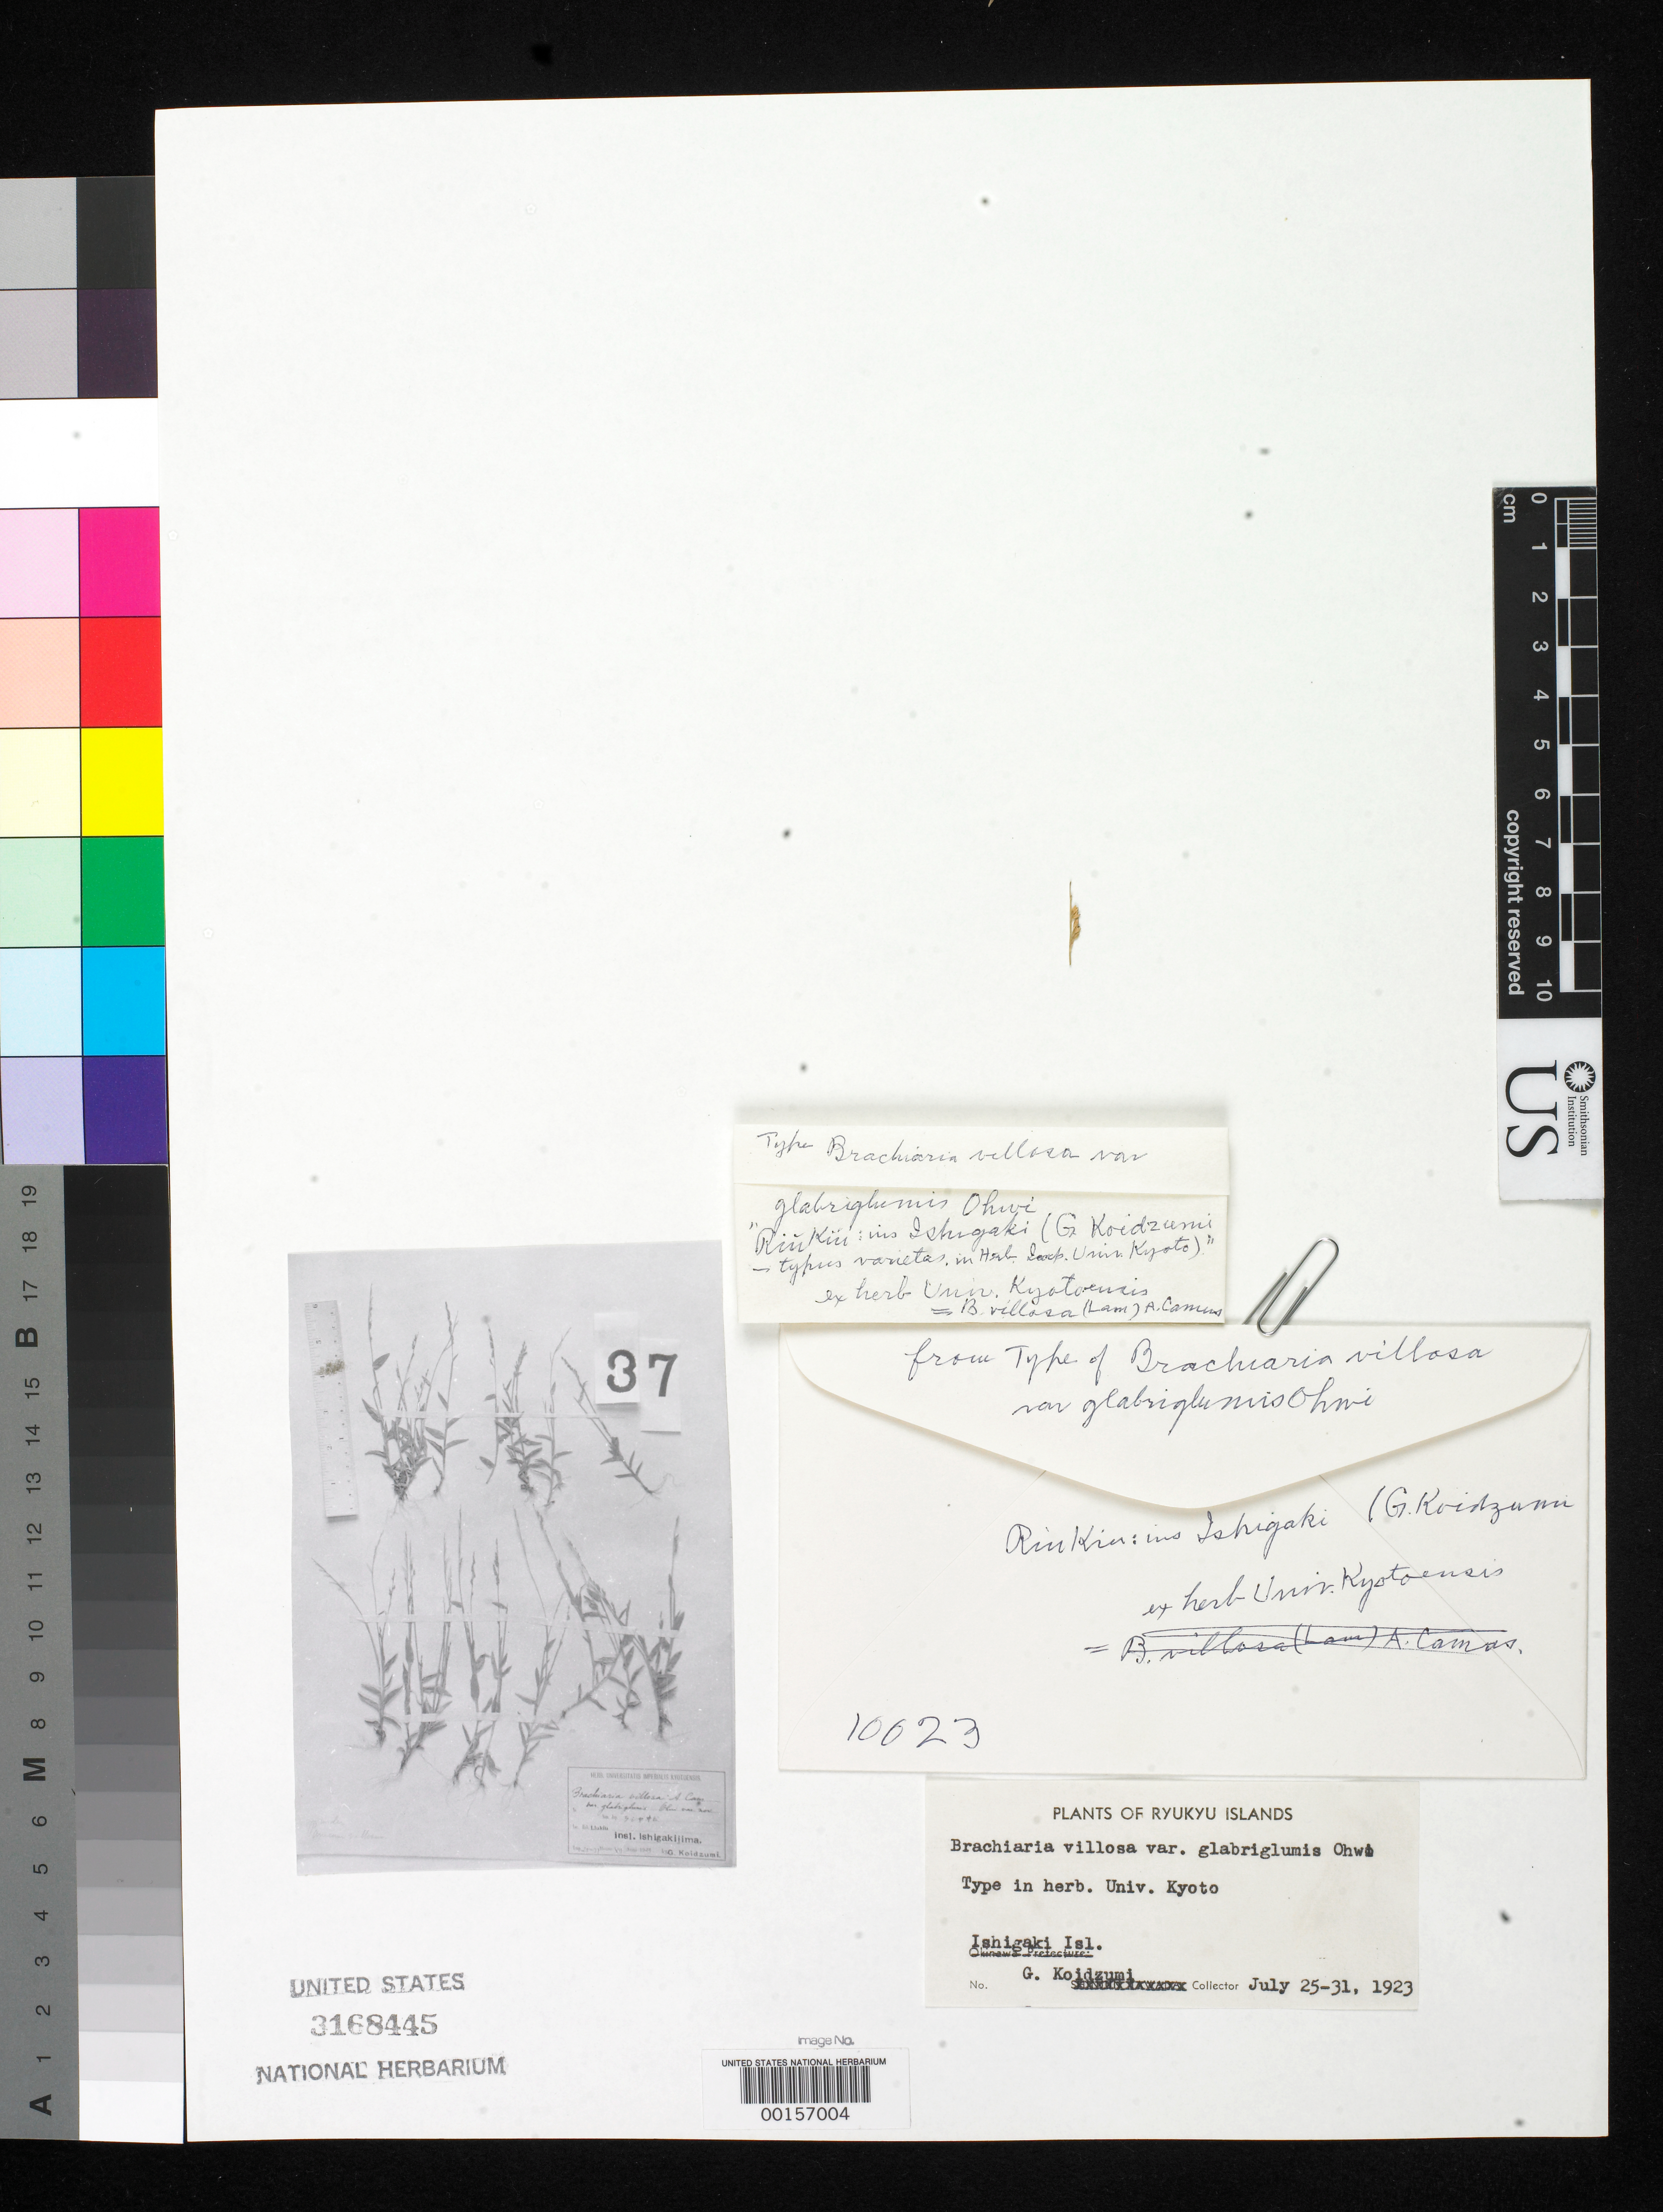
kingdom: Plantae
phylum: Tracheophyta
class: Liliopsida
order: Poales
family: Poaceae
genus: Brachiaria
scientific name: Brachiaria villosa var. glabriglumis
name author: Ohwi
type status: Type Fragment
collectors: G. Koidzumi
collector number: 10023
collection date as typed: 25 --- 1923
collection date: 1923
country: Japan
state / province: Okinawa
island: Ishigaki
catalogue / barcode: US 3168445